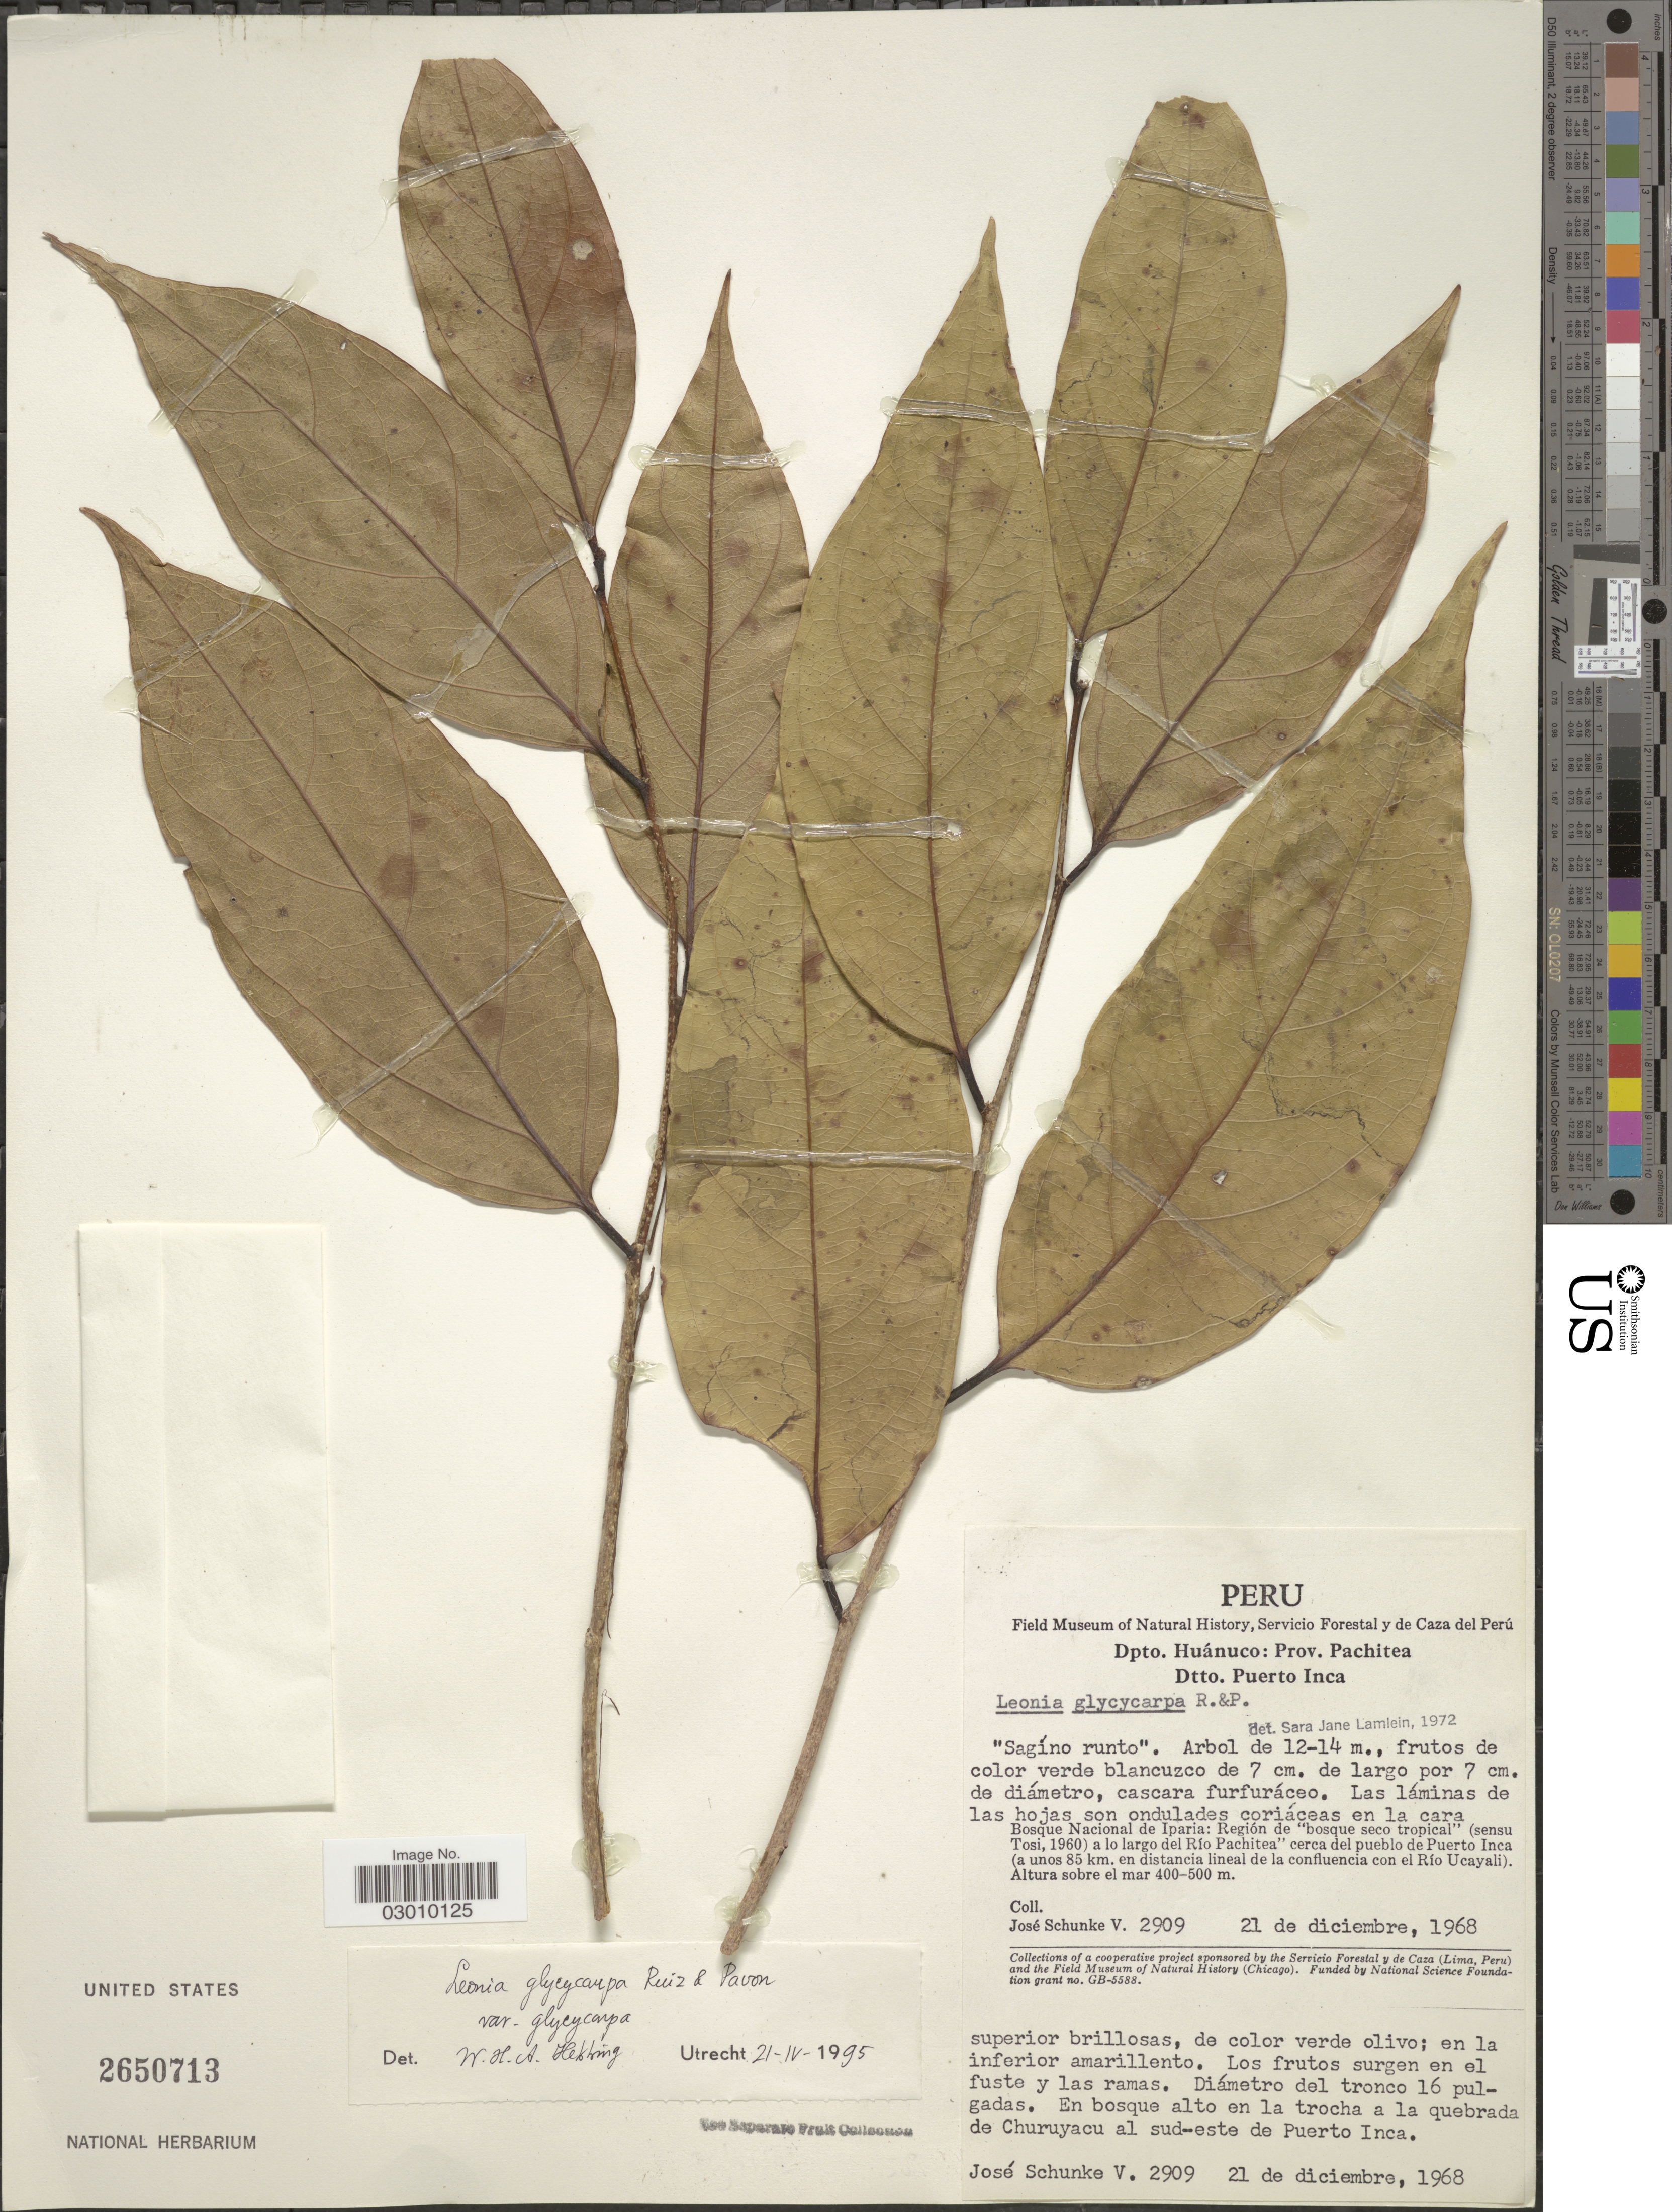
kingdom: Plantae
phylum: Tracheophyta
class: Magnoliopsida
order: Malpighiales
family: Violaceae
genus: Leonia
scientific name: Leonia glycycarpa var. glycycarpa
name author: Ruiz & Pav.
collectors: J. Schunke Vigo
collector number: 2909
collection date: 1968-12-21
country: Peru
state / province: Huánuco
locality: Dpto. Huánuco: Prov. Pachitea, Dtto. Puerto Inca, Bosque Nacional de Iparia: Región de "Bosque seco tropical" (sensu Tosi, 1960) a lo largo del Río Pachitea cerca del pueblo de Puerto Inca (a unos 85 km. en distancia lineal de la confluencia con el Río Ucayali), En bosque alto en la trocha a la quebrada de Churuyacu al sud-este de Puerto Inca.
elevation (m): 400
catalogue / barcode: US 2650713